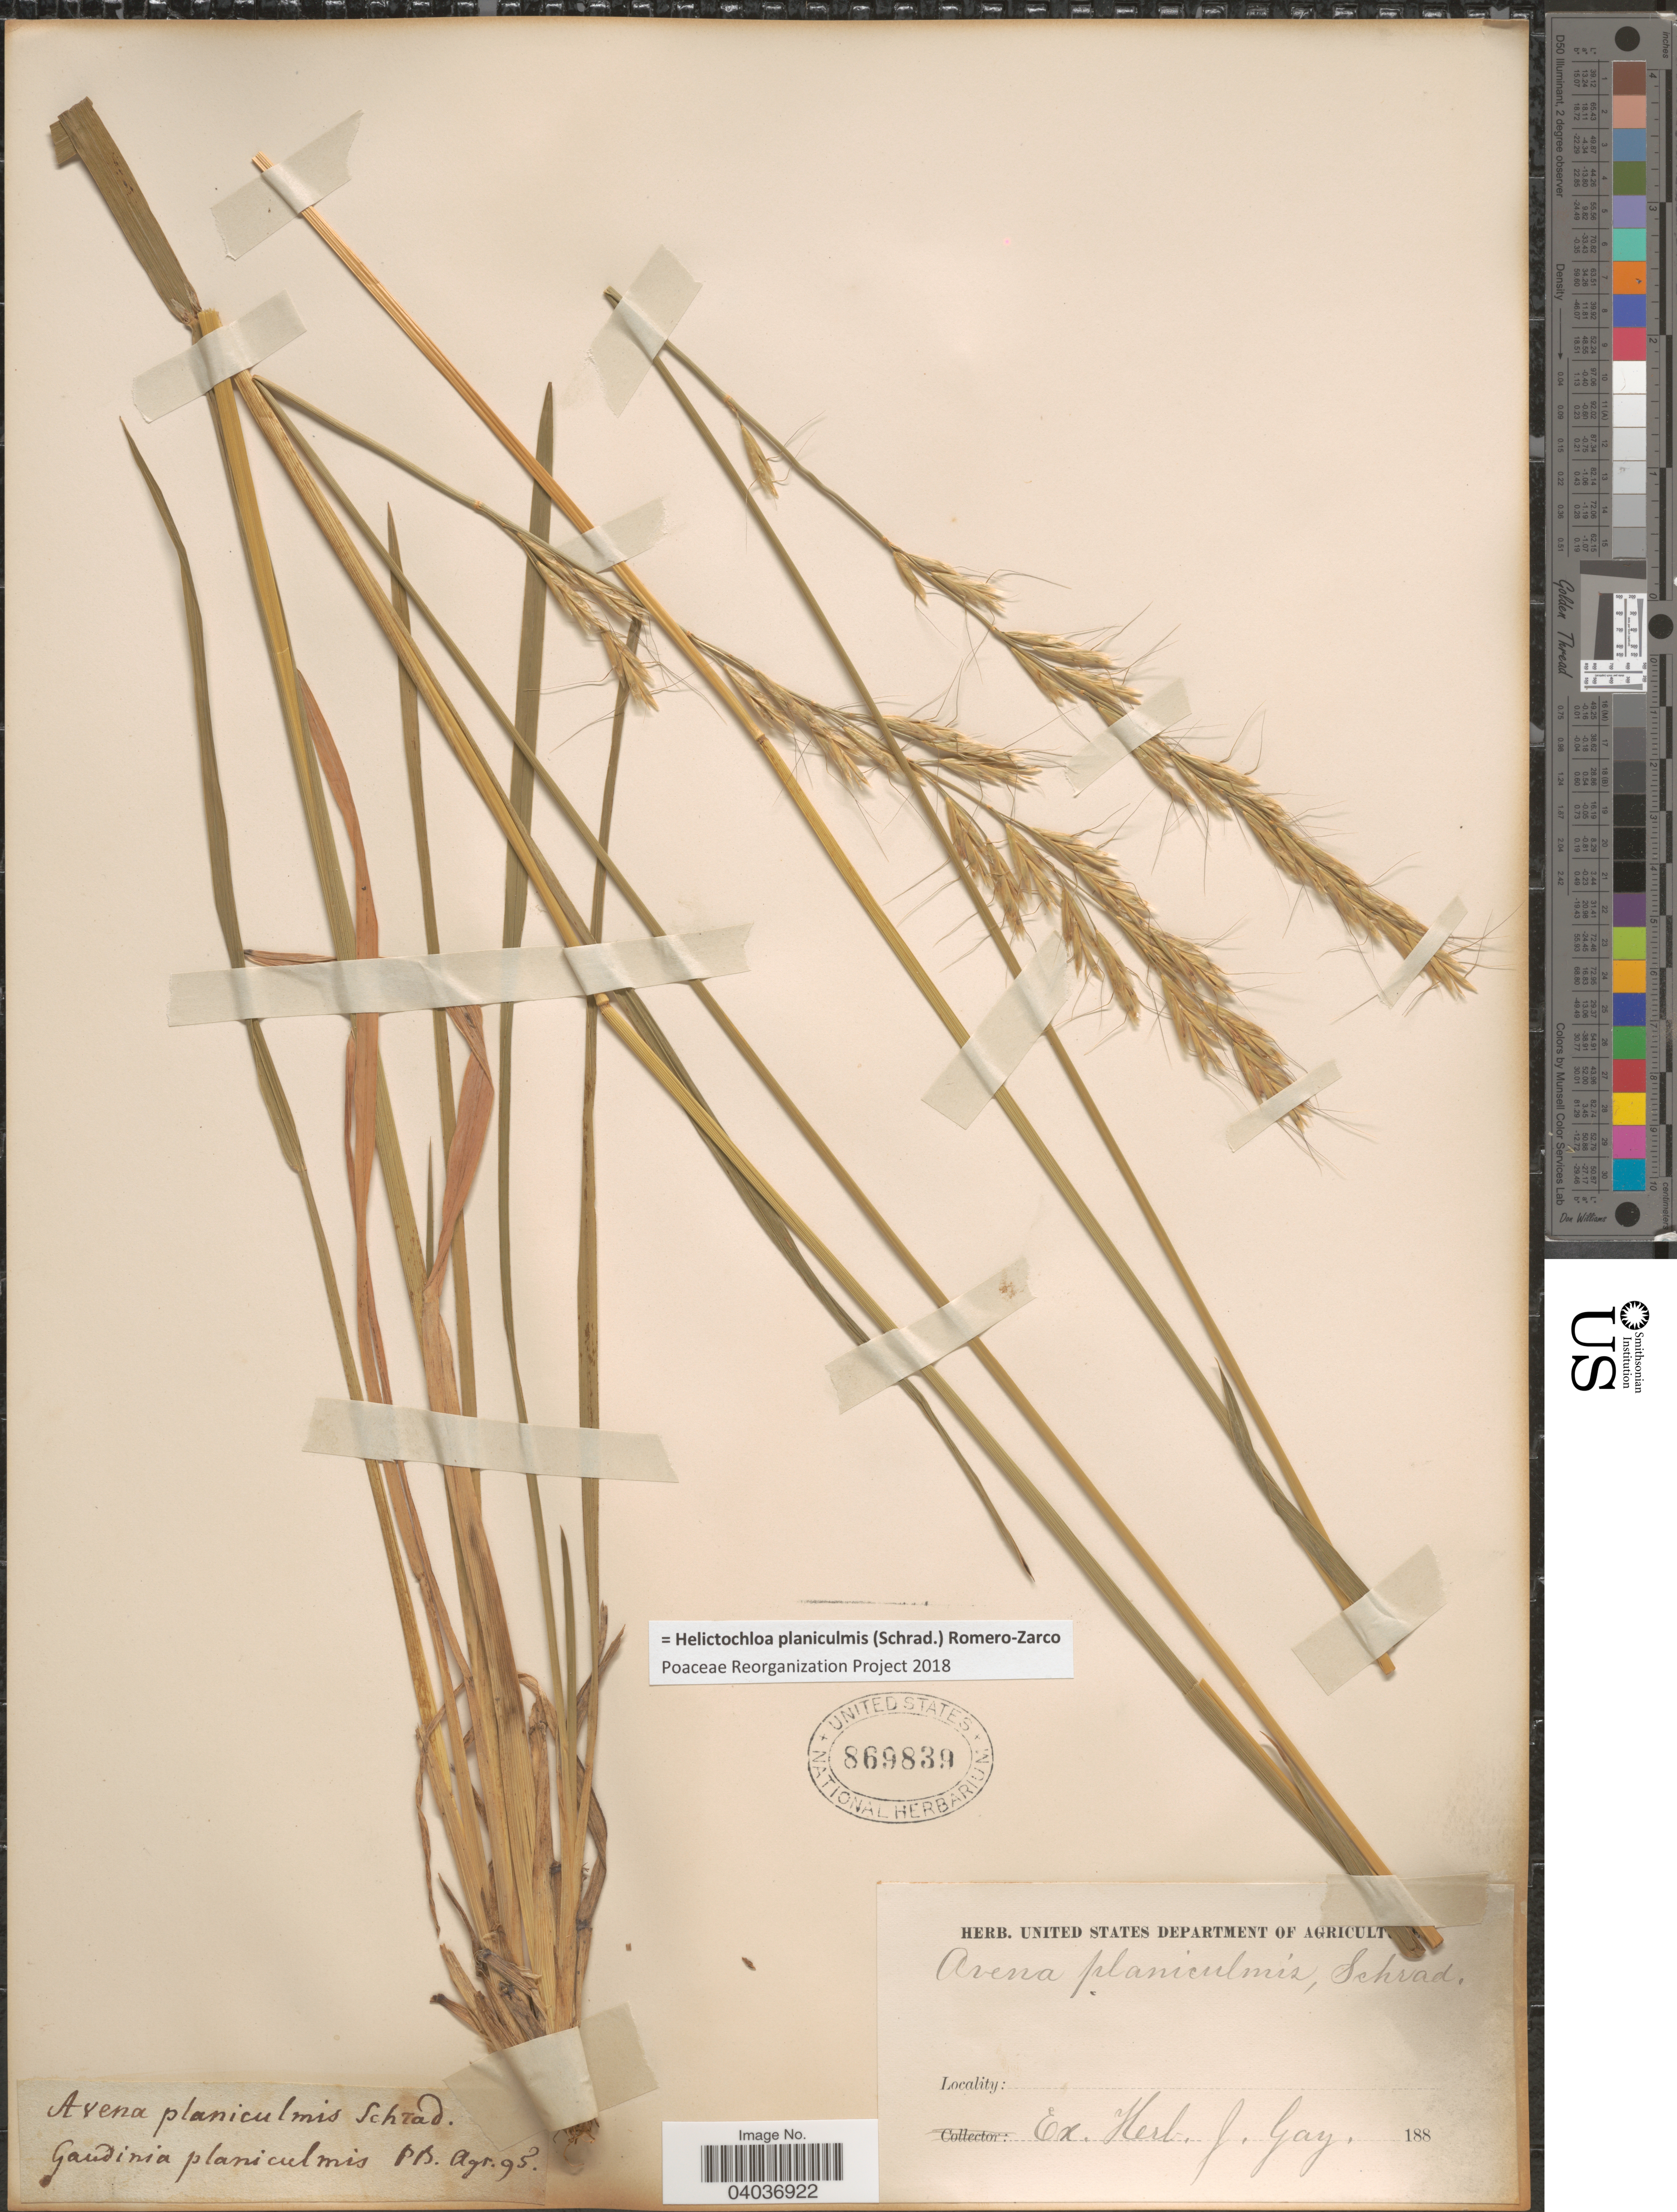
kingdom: Plantae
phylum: Tracheophyta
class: Liliopsida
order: Poales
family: Poaceae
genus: Helictochloa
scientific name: Helictochloa planiculmis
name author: (Schrad.) Romero Zarco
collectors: ex herb. J. Gay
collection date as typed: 188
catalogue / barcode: US 869839